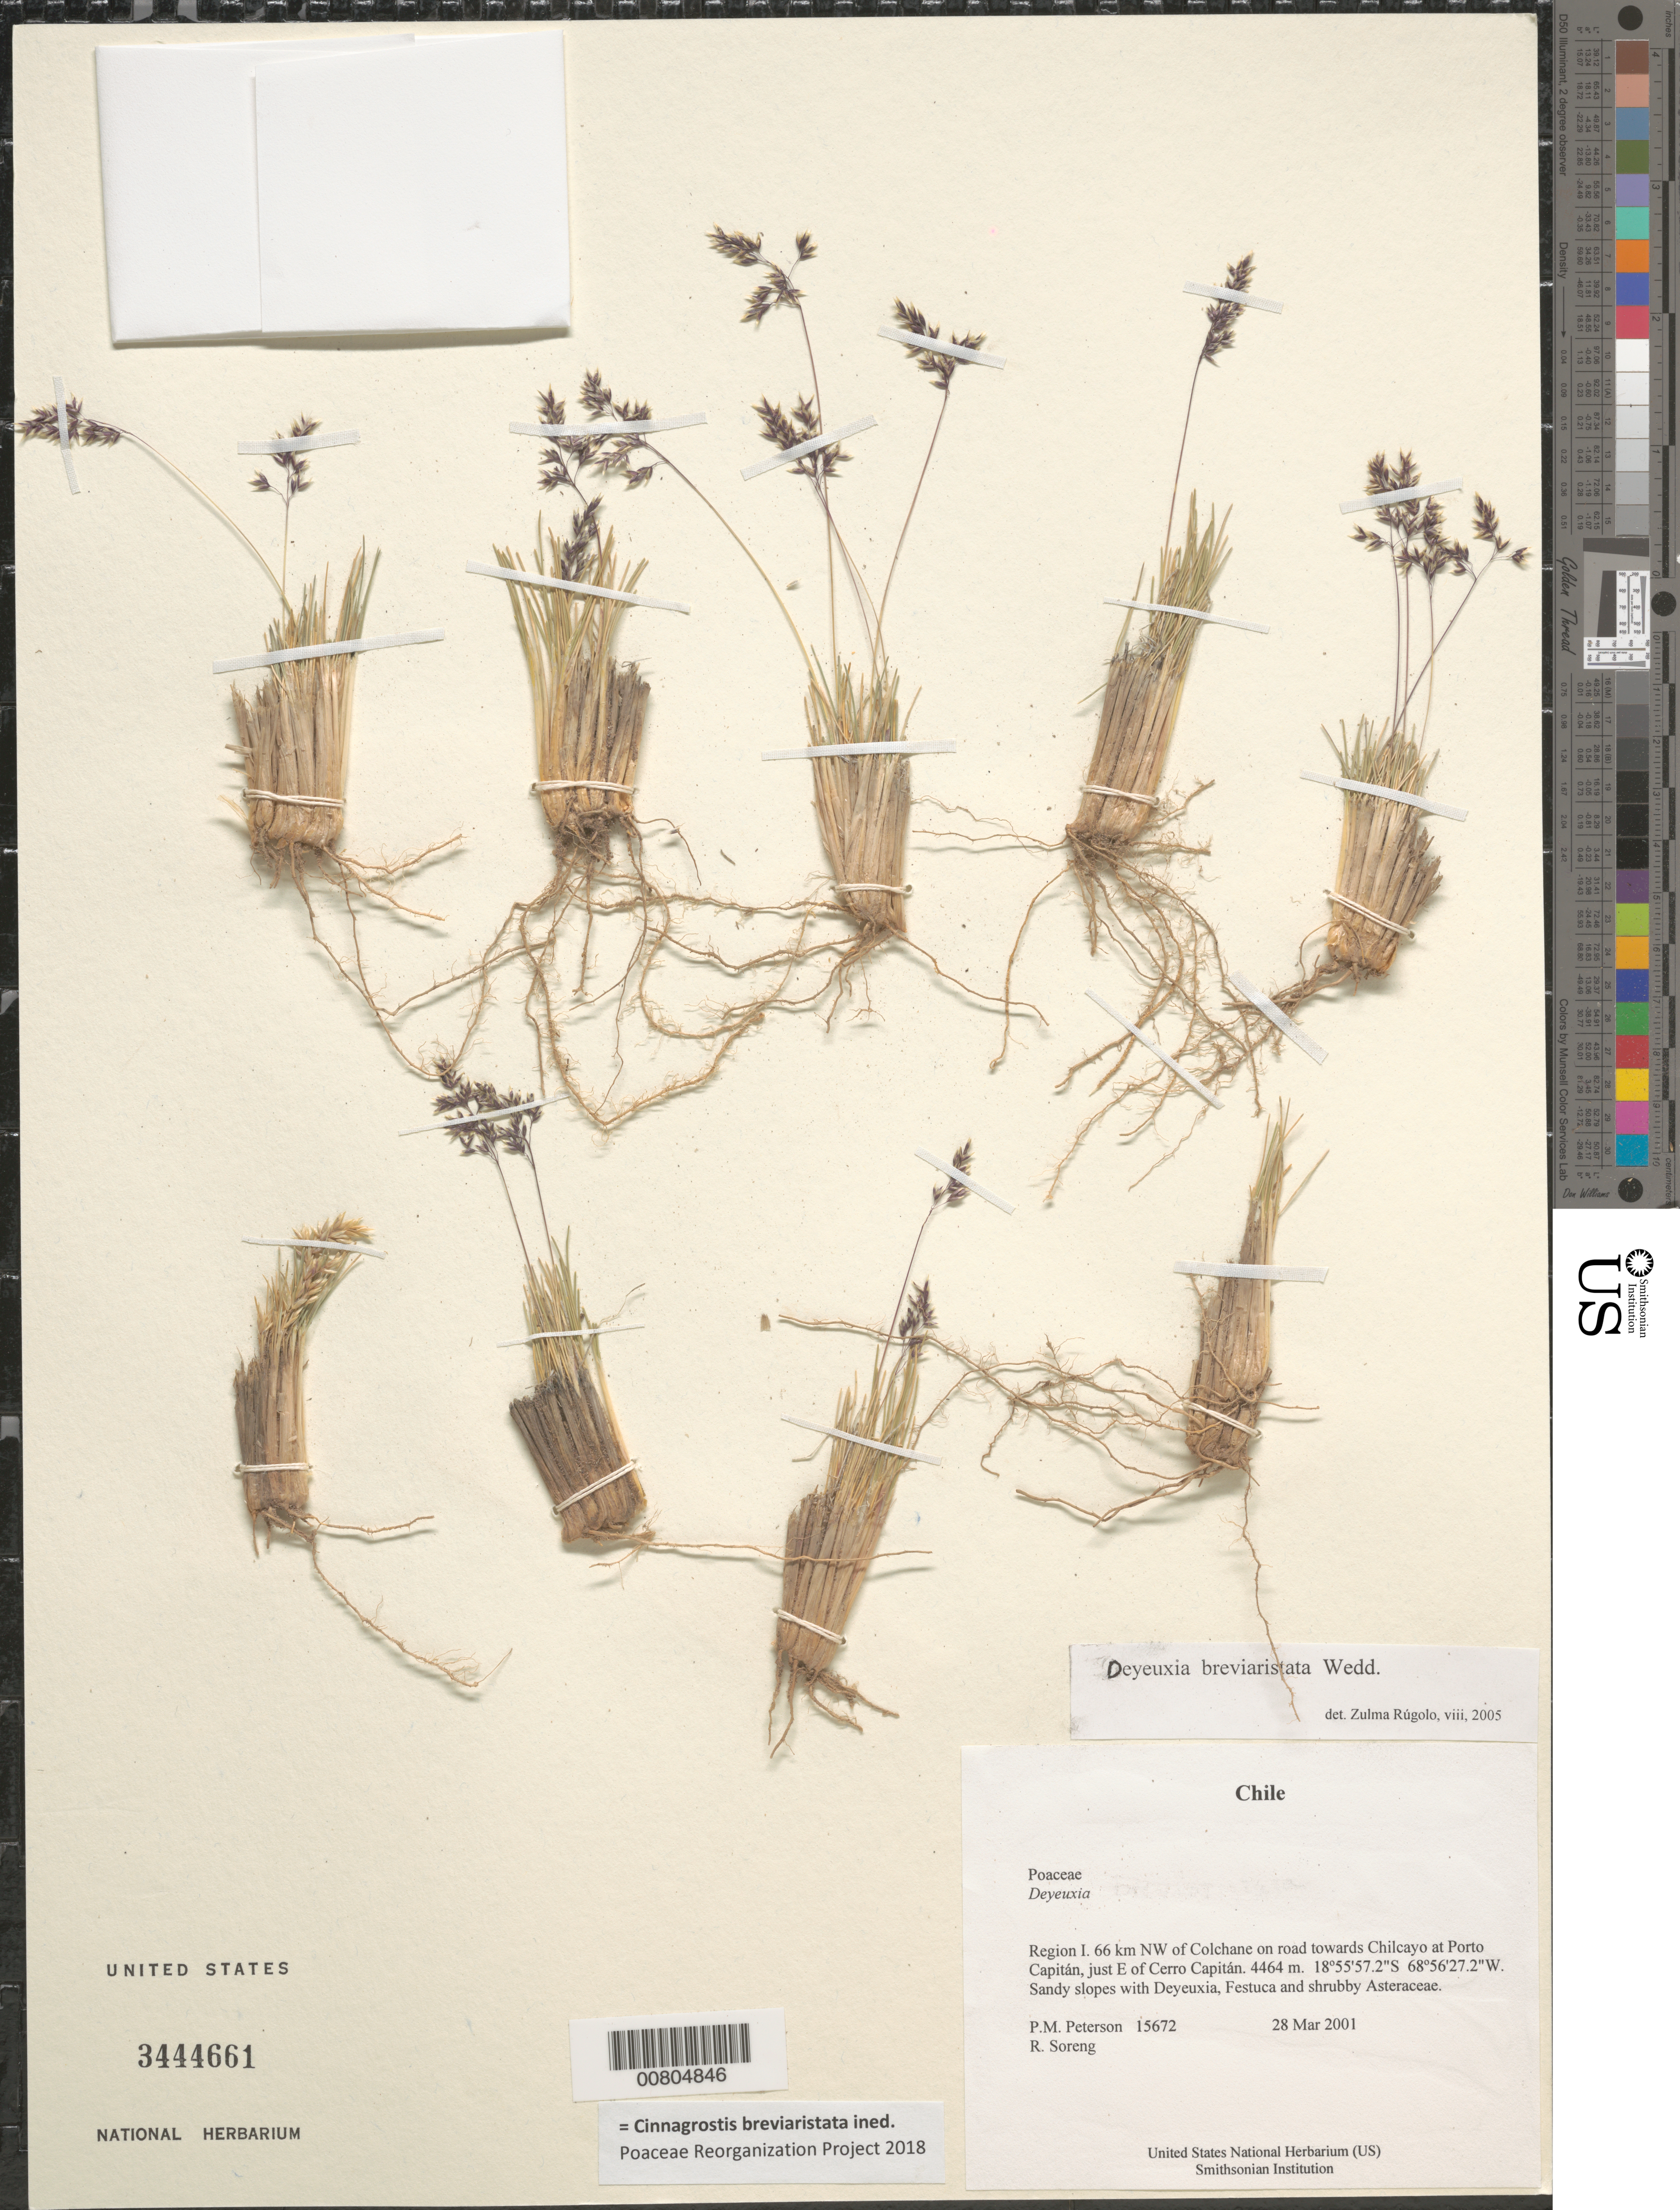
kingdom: Plantae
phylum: Tracheophyta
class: Liliopsida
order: Poales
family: Poaceae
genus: Cinnagrostis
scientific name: Cinnagrostis breviaristata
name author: (Wedd.) P.M. Peterson et al.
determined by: Poaceae Reorganization Project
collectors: P. M. Peterson & R. J. Soreng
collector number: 15672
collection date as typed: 28 Mar 2001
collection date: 2001-03-28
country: Chile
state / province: Tarapacá (I)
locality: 66 km NW of Colchane on road towards Chilcayo at Porto Capitán, just E of Cerro Capitán.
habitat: Sandy slopes with Deyeuxia, Festuca and shruby Asteraceae.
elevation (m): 4464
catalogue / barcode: US 3444661